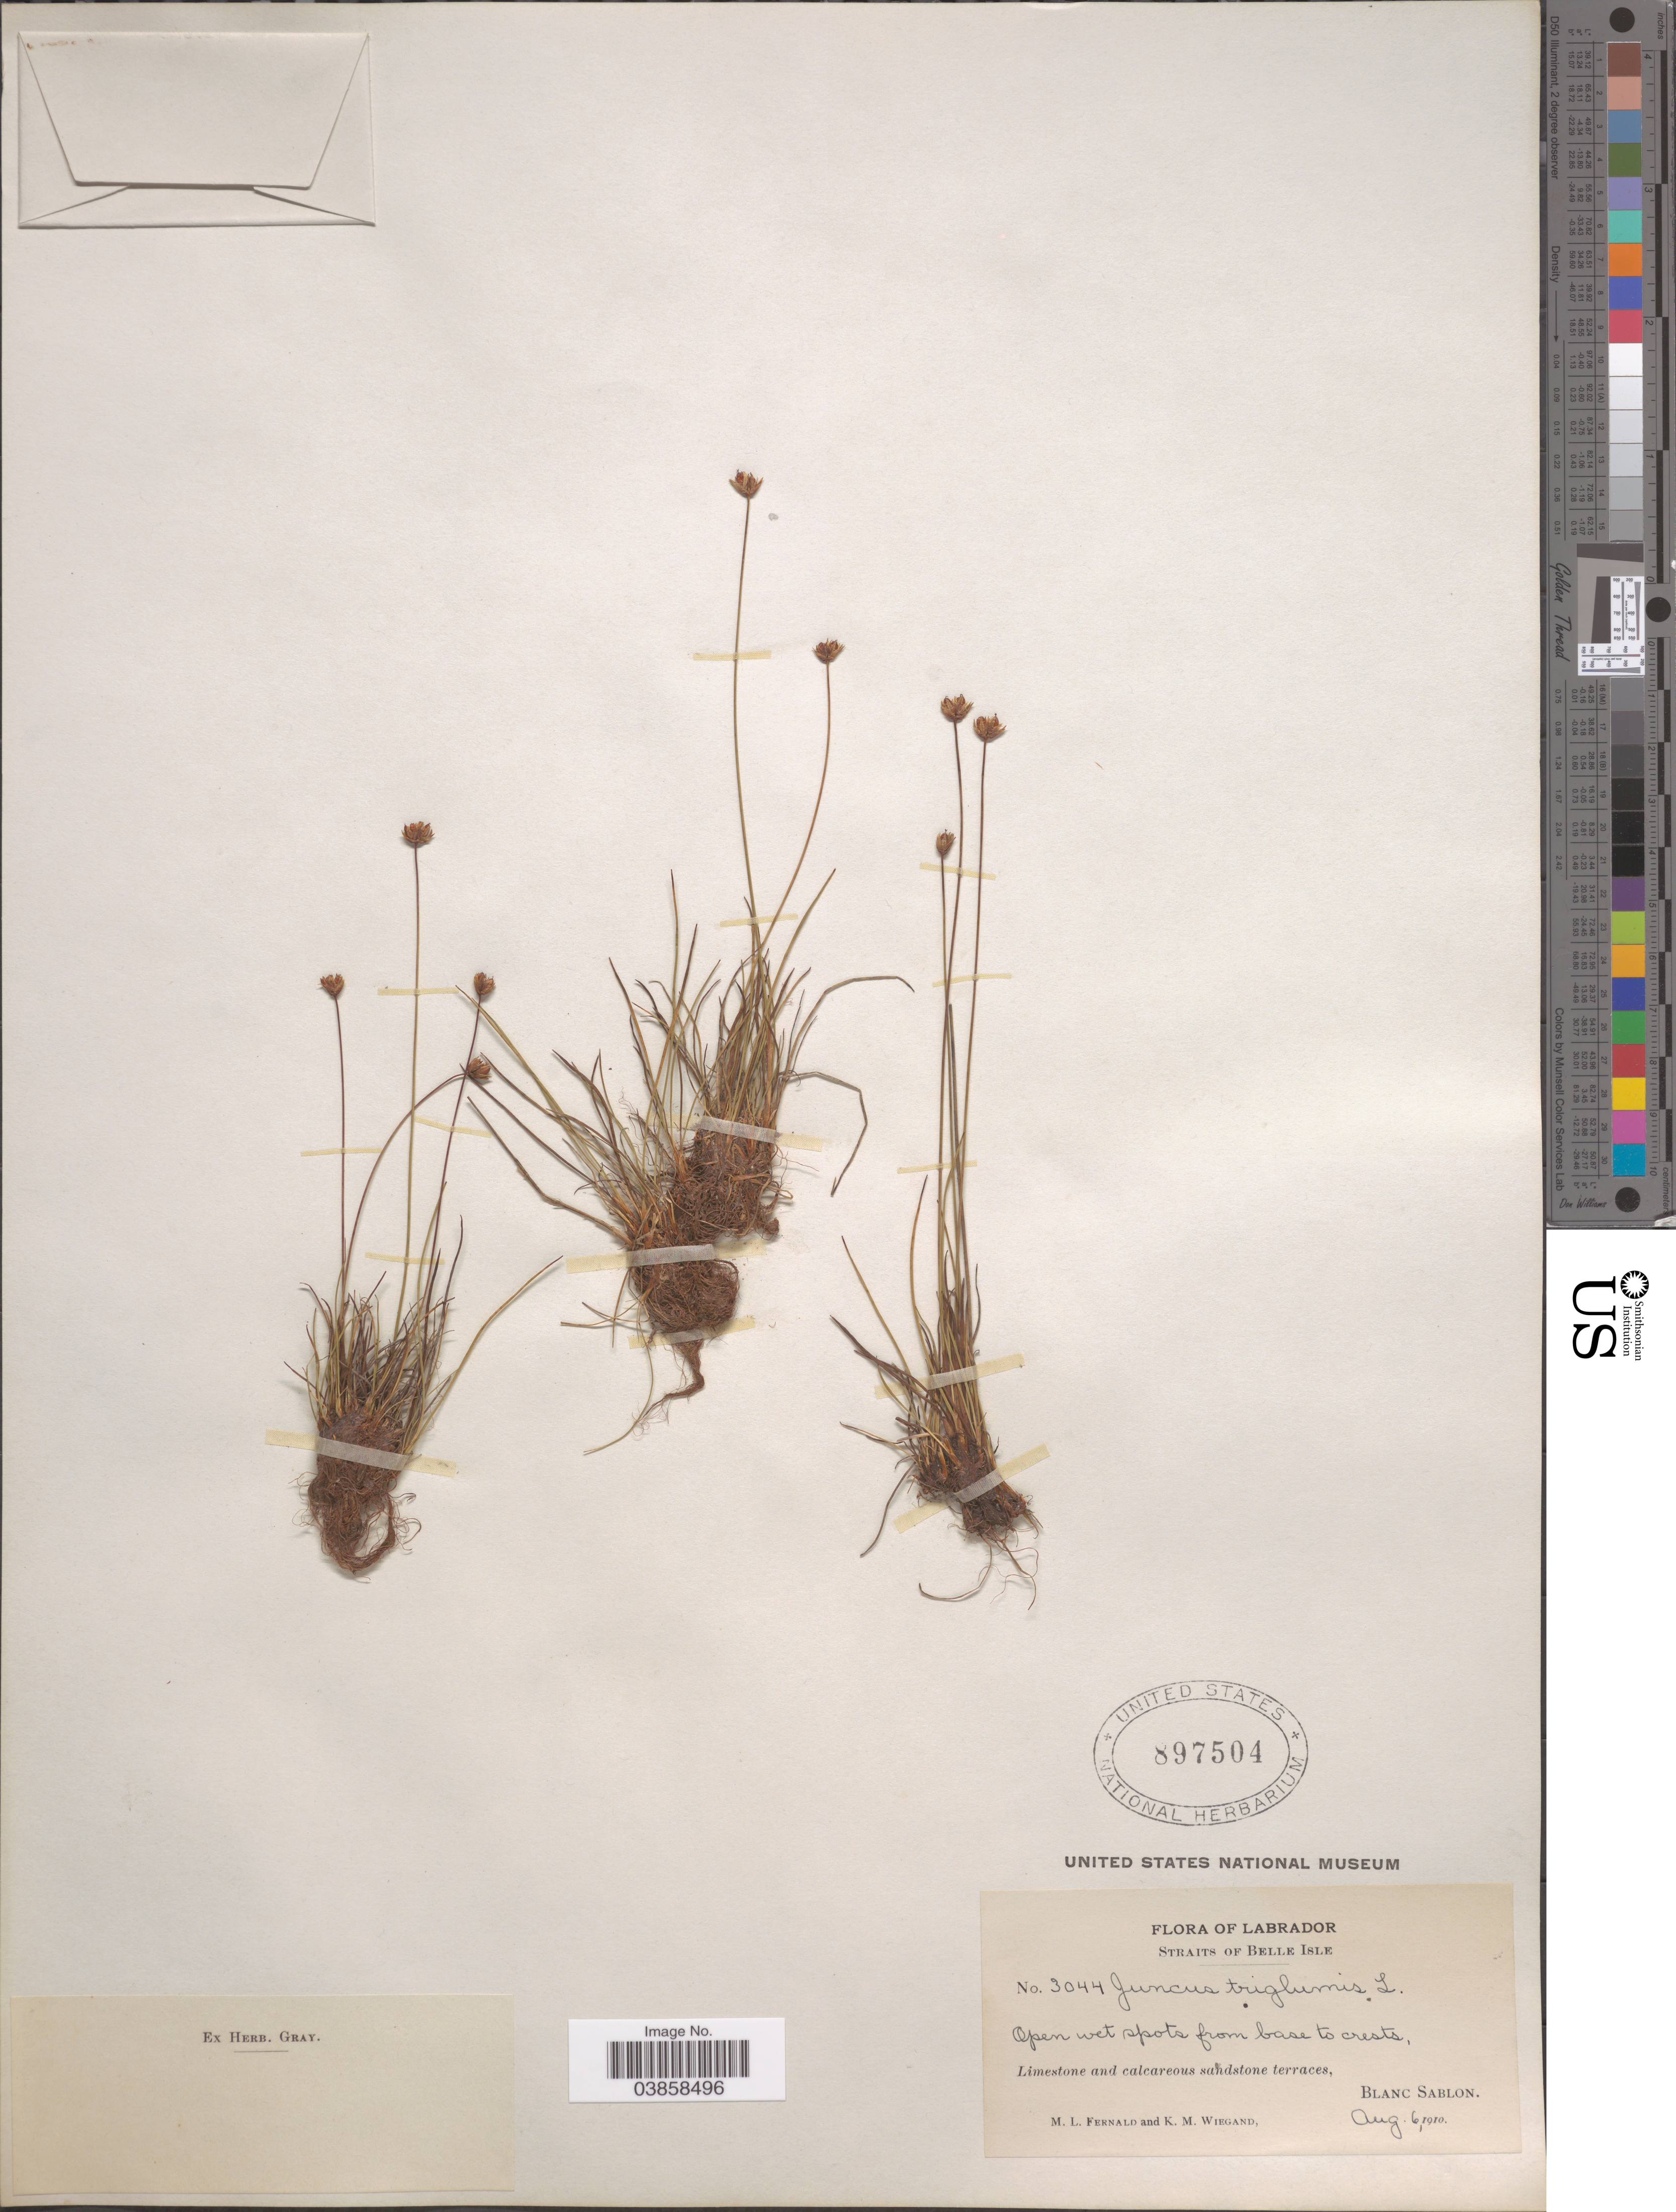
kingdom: Plantae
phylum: Tracheophyta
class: Liliopsida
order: Poales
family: Juncaceae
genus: Juncus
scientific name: Juncus triglumis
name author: L.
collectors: M. L. Fernald & K. M. Wiegand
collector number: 3044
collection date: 1910-08-06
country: Canada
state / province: Newfoundland and Labrador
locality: Labrador. Straits of Belle Isle. Blanc Sablon.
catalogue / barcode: US 897504